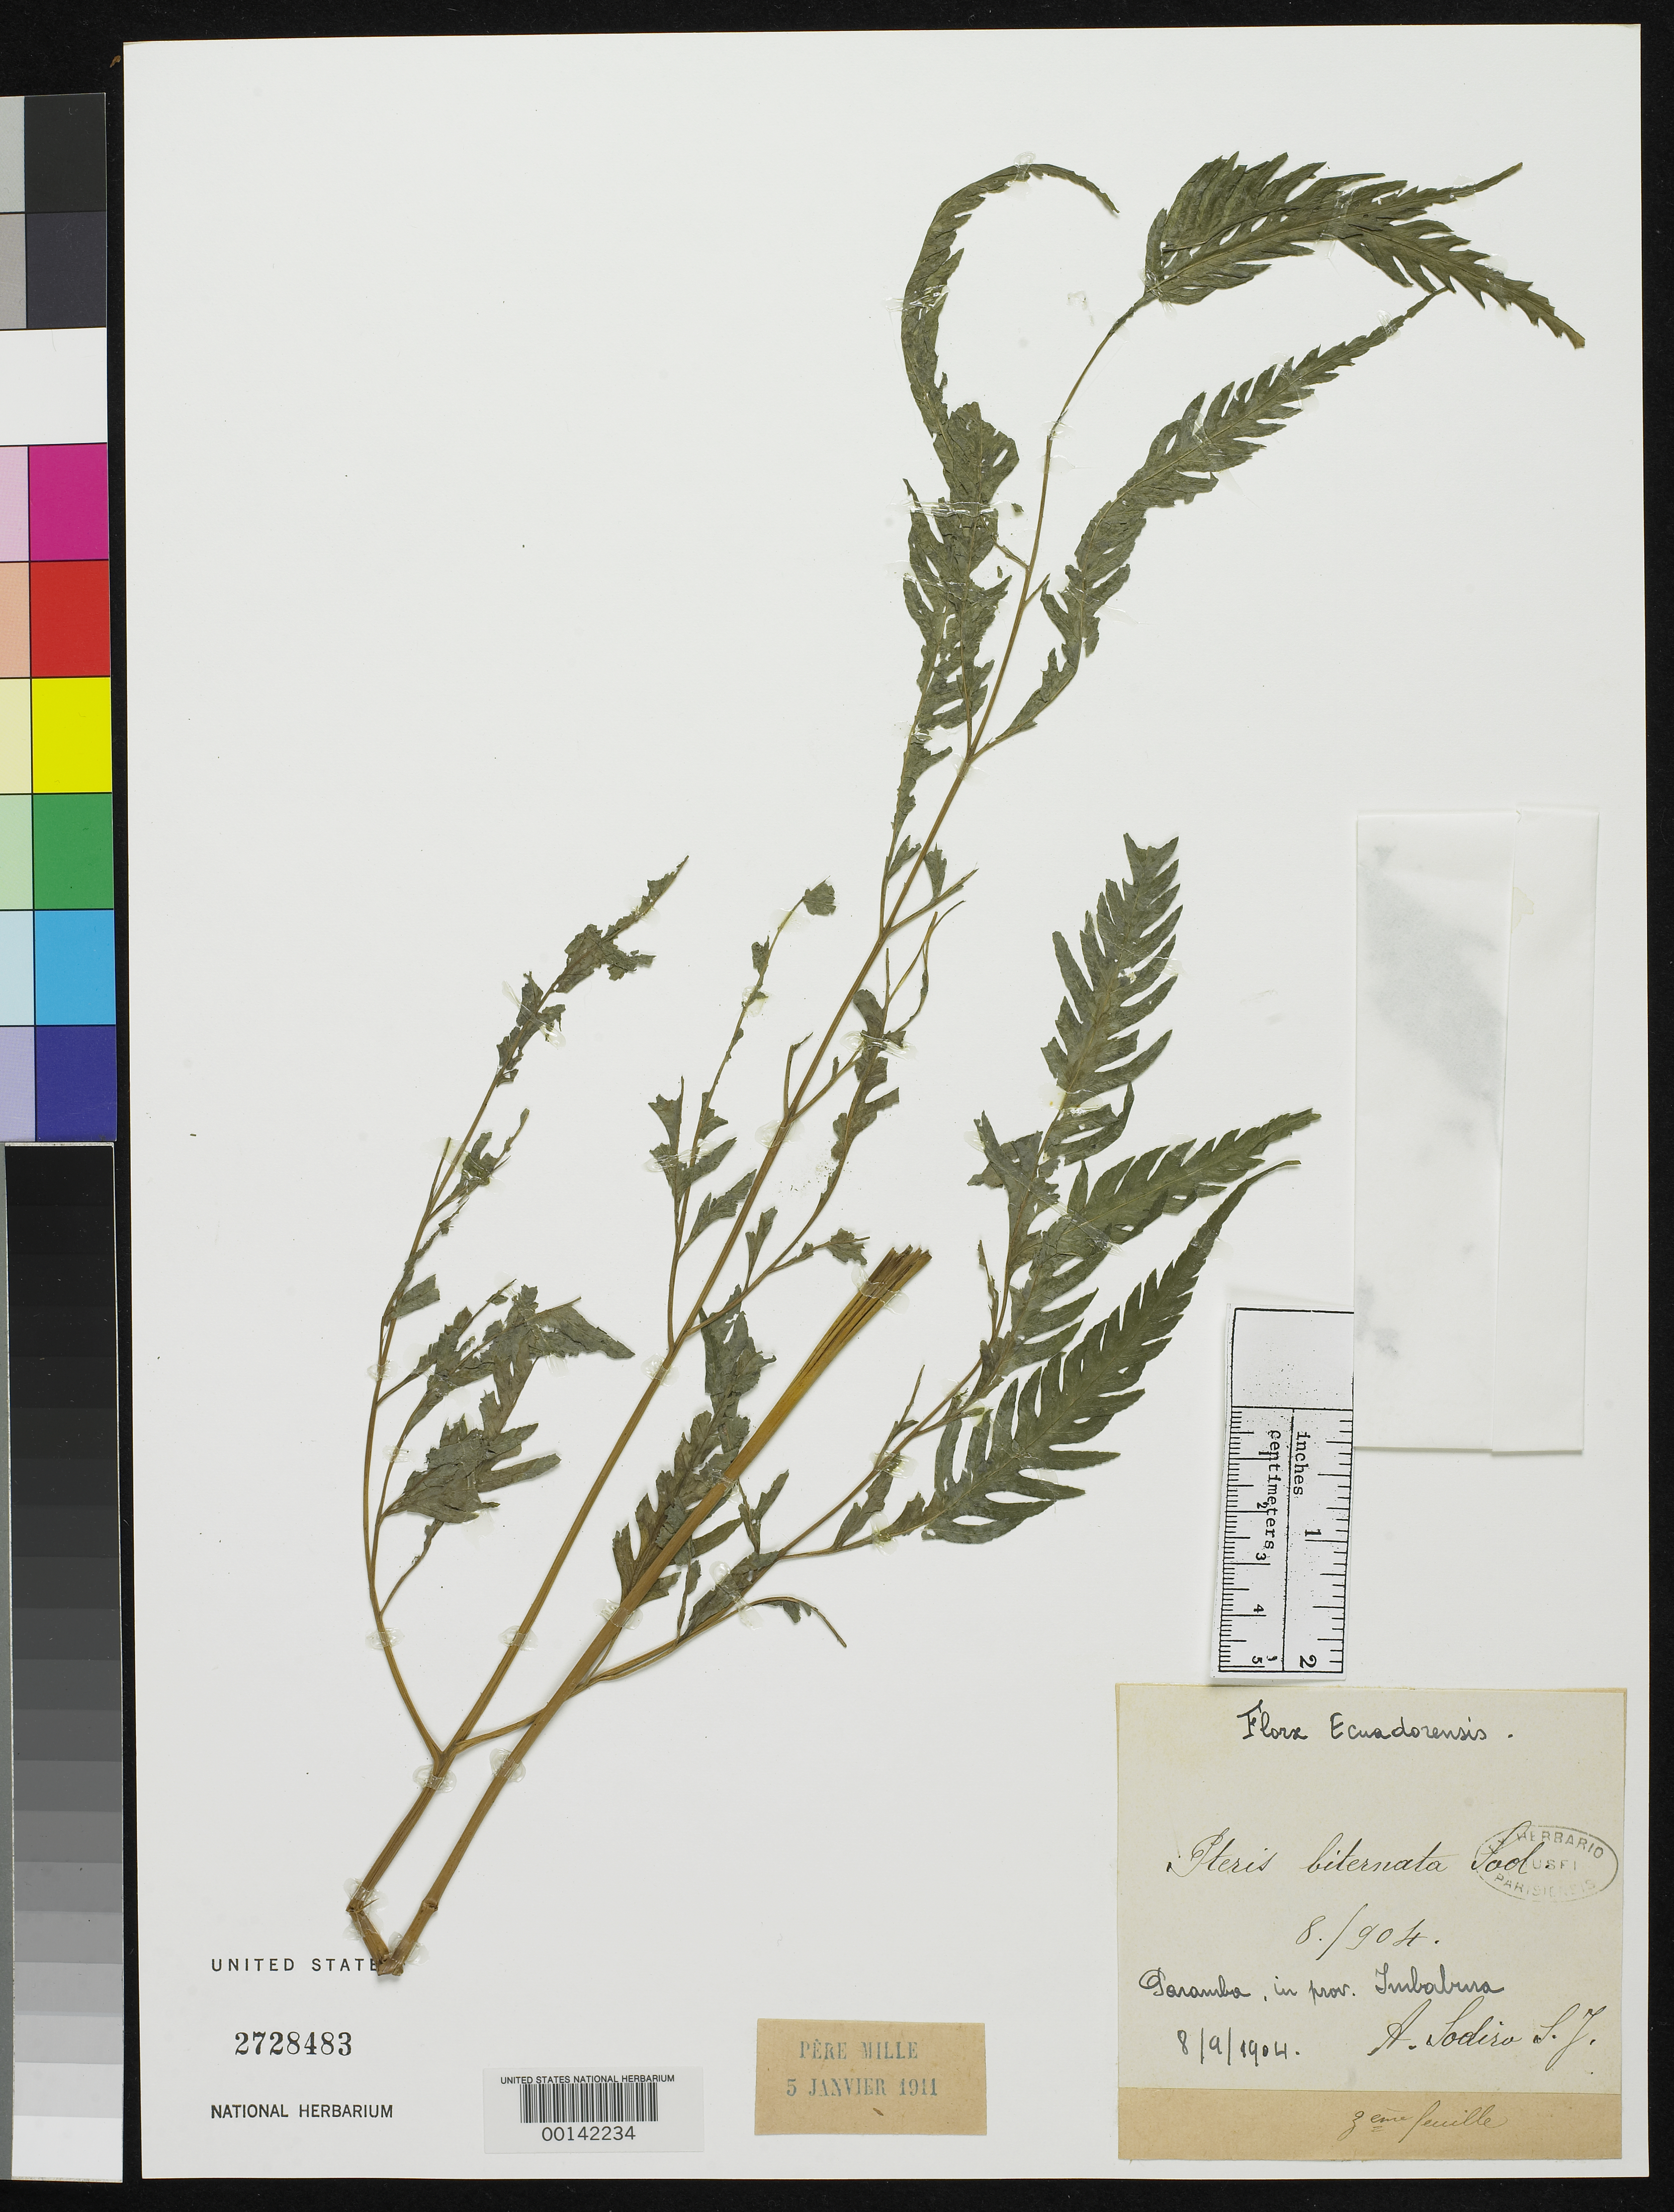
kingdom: Plantae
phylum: Tracheophyta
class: Polypodiopsida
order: Polypodiales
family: Pteridaceae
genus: Pteris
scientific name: Pteris biternata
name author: Sodiro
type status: Isotype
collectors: L. Sodiro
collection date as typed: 08 Sep 1904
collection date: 1904-09-08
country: Ecuador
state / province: Imbabura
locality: Near Paramba.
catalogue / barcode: US 2728483